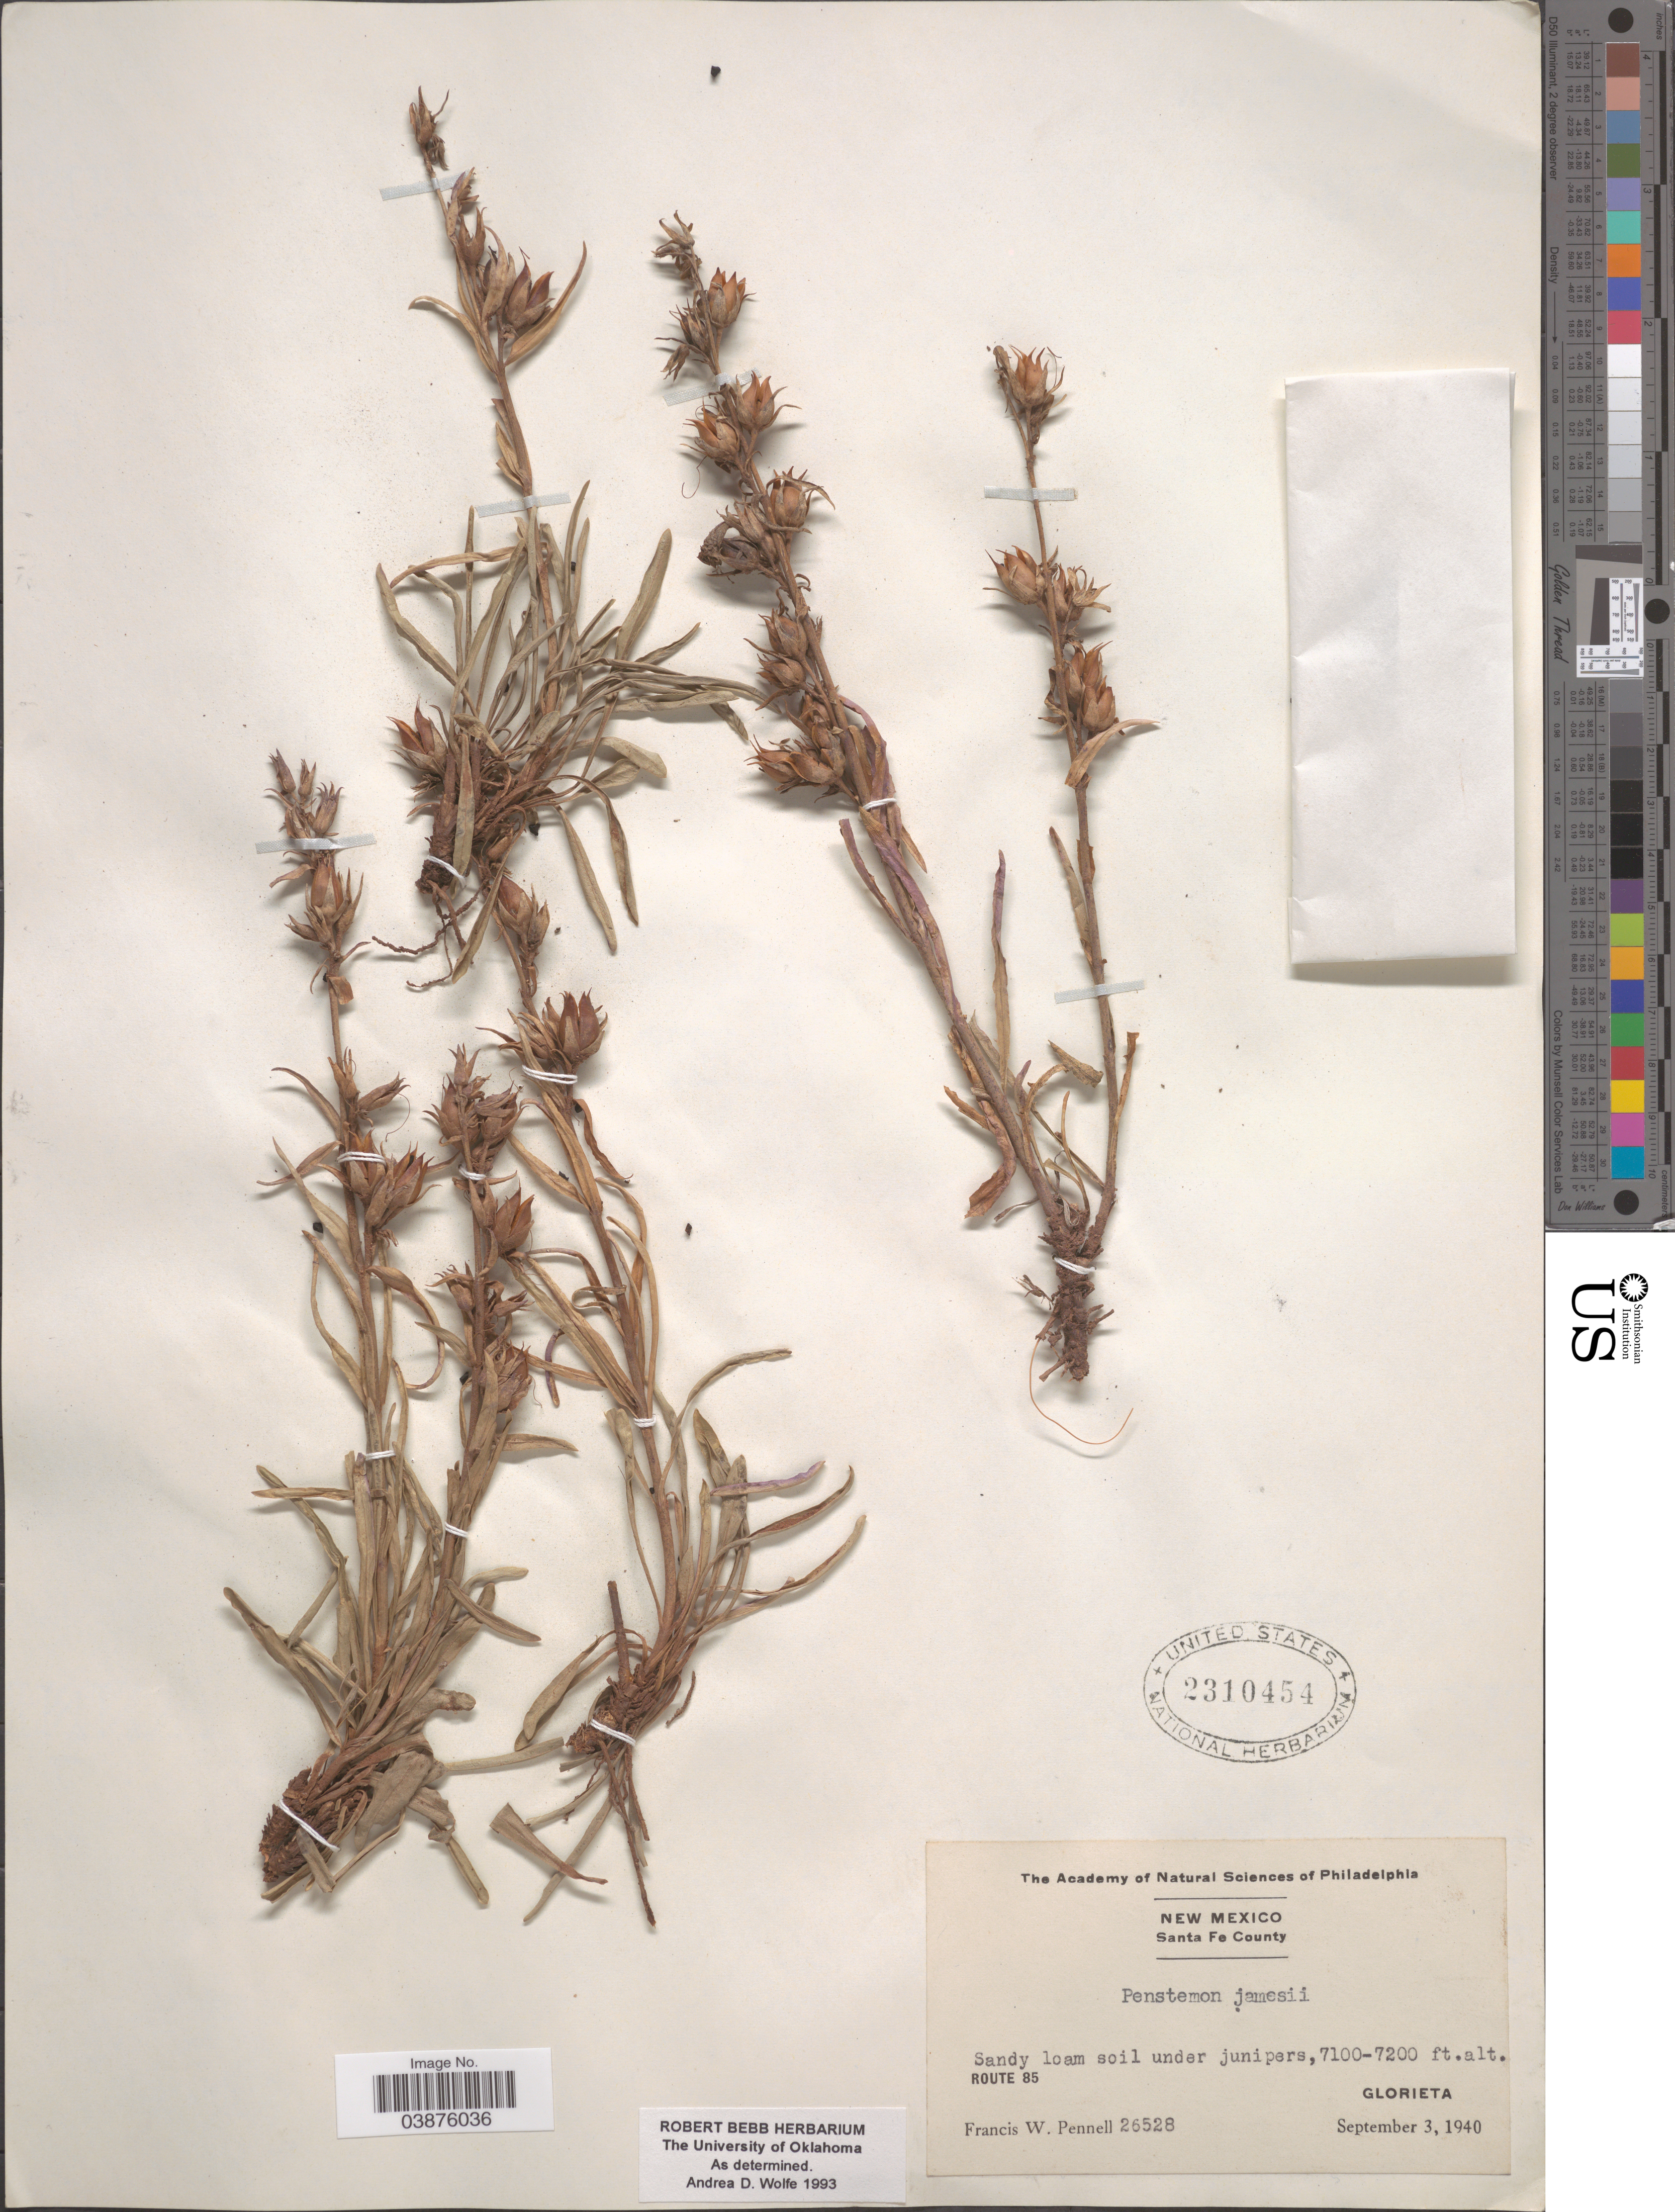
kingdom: Plantae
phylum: Tracheophyta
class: Magnoliopsida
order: Lamiales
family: Plantaginaceae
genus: Penstemon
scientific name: Penstemon jamesii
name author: Benth.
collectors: F. W. Pennell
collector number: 26528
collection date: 1940-09-03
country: United States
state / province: New Mexico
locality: Santa Fe County. Route 85, Glorieta.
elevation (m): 2164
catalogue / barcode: US 2310454